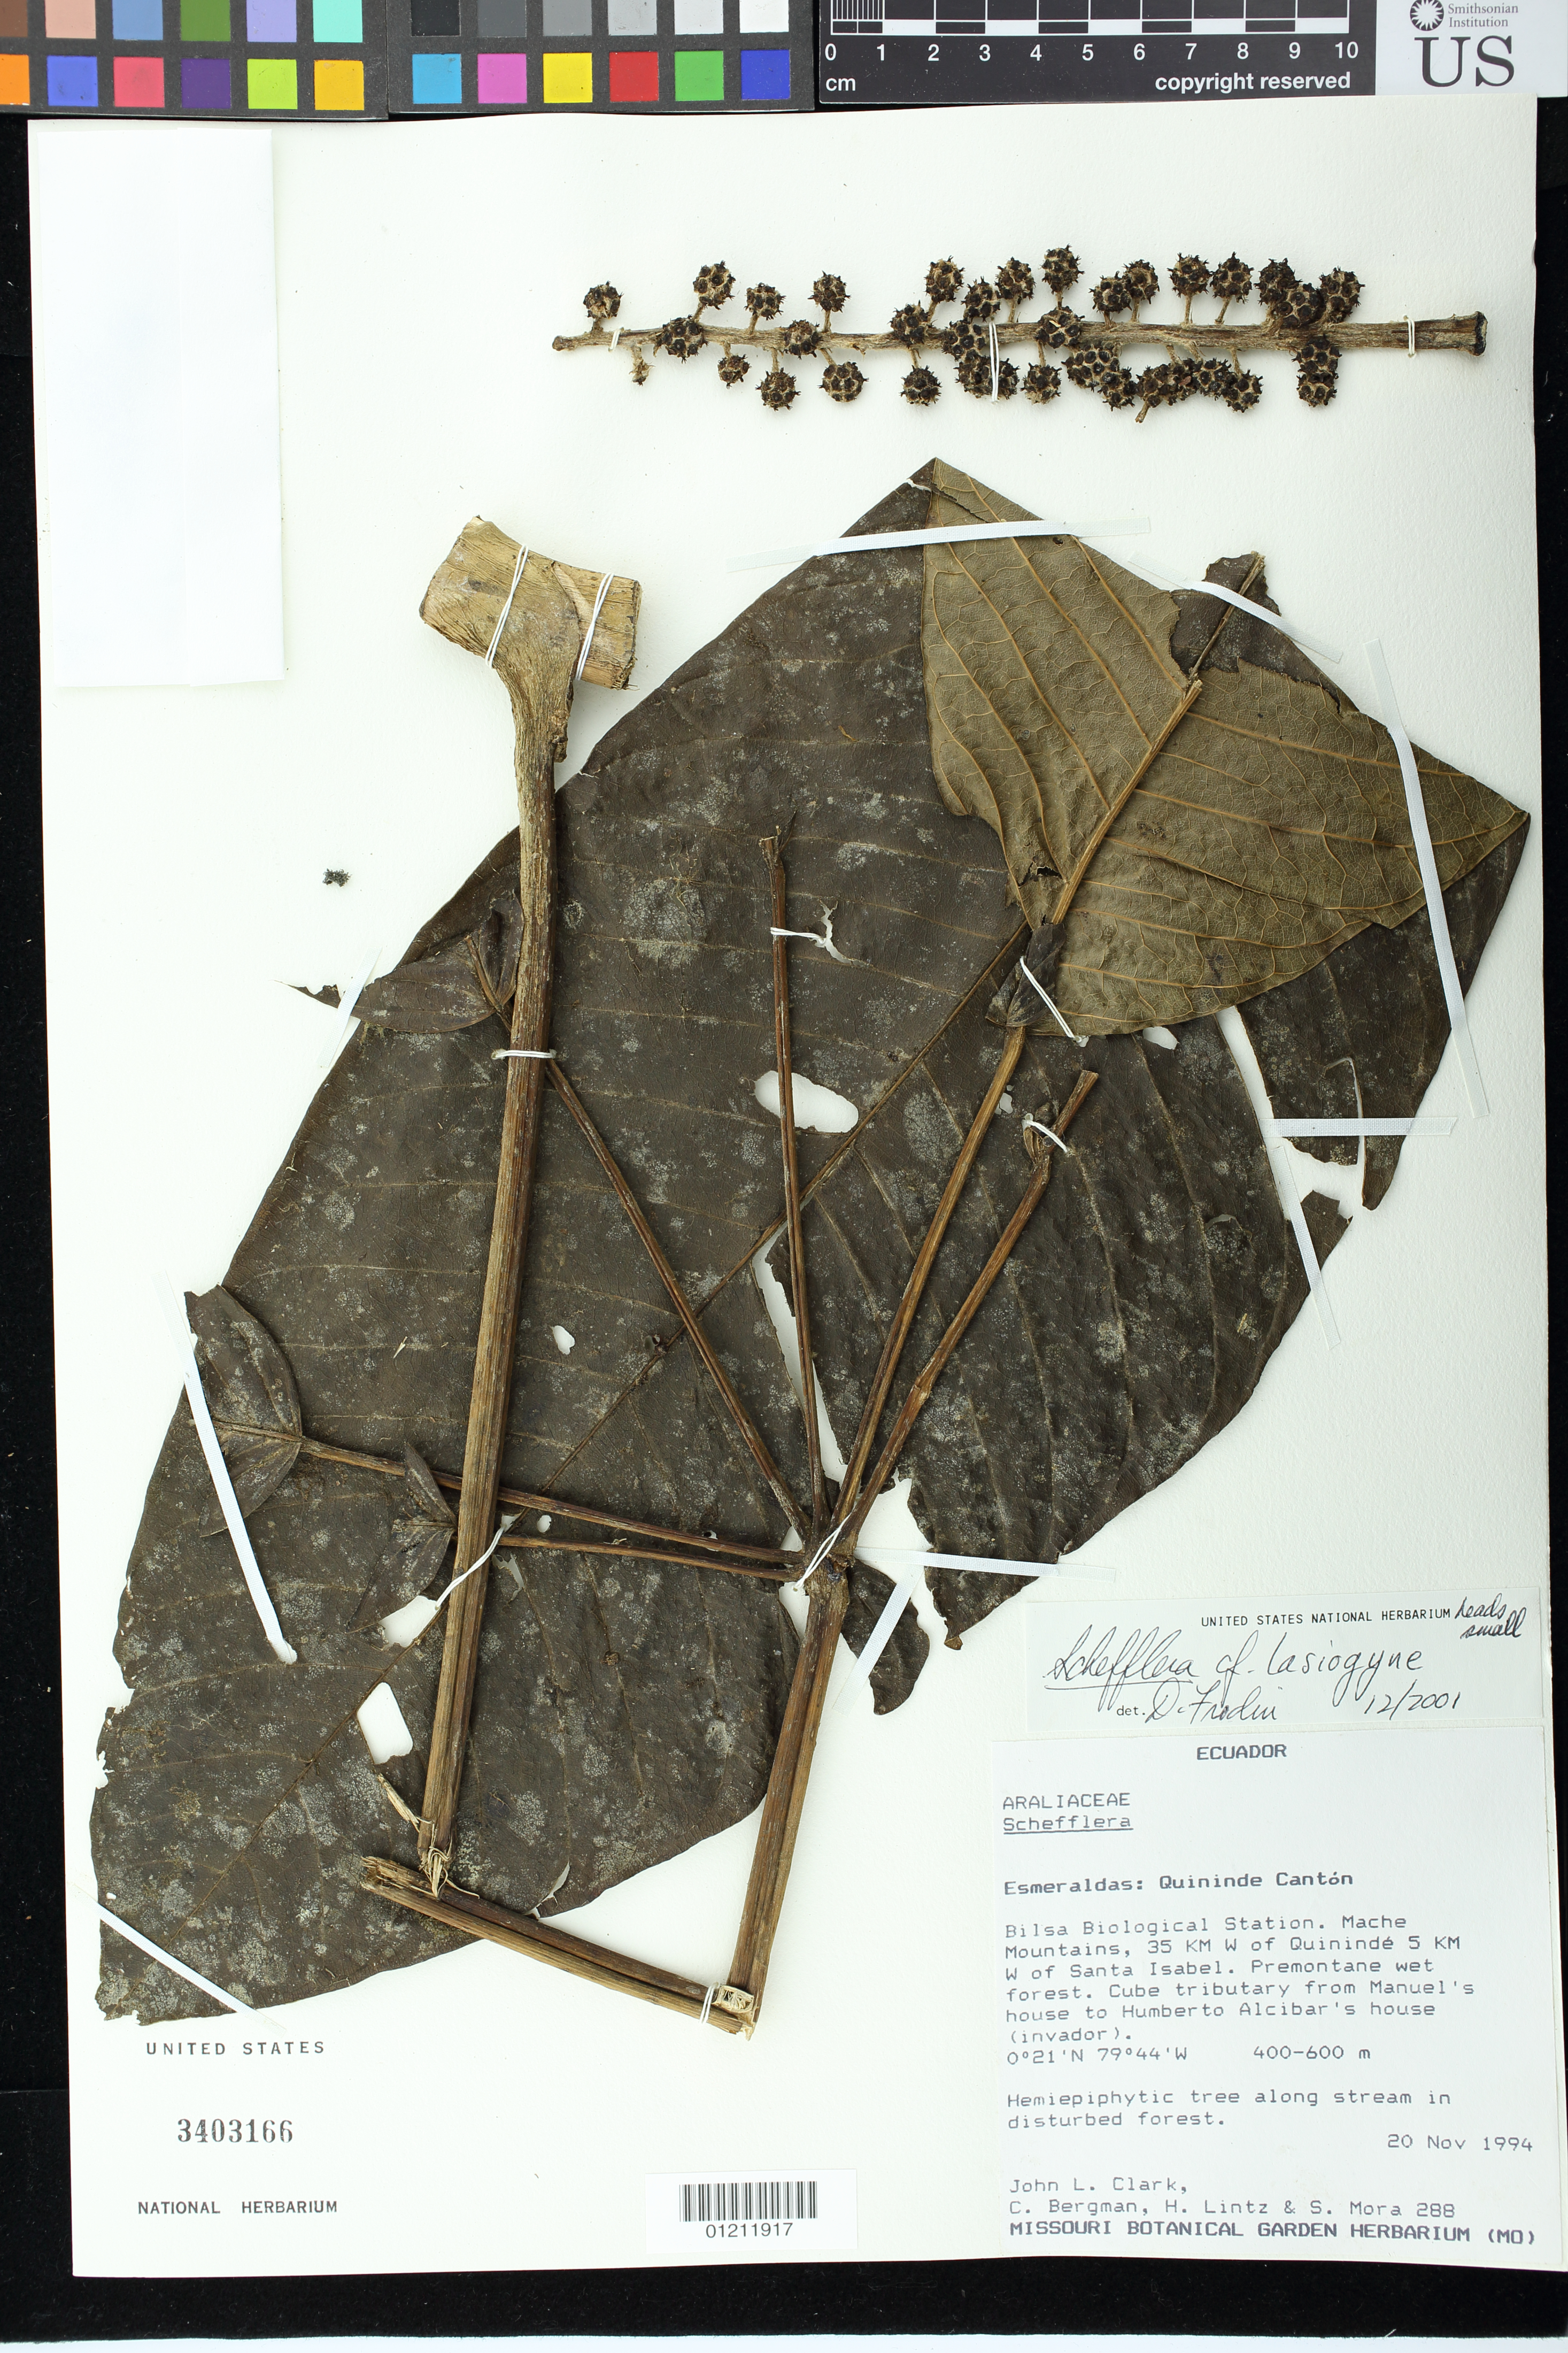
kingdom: Plantae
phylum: Tracheophyta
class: Magnoliopsida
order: Apiales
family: Araliaceae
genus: Schefflera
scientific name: Schefflera lasiogyne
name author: Harms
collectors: J. L. Clark, C. Bergman, H. Lintz & S. Mora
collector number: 288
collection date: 1994-11-20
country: Ecuador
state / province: Esmeraldas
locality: Esmeraldas: Quininde Cantón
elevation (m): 400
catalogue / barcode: US 3403166